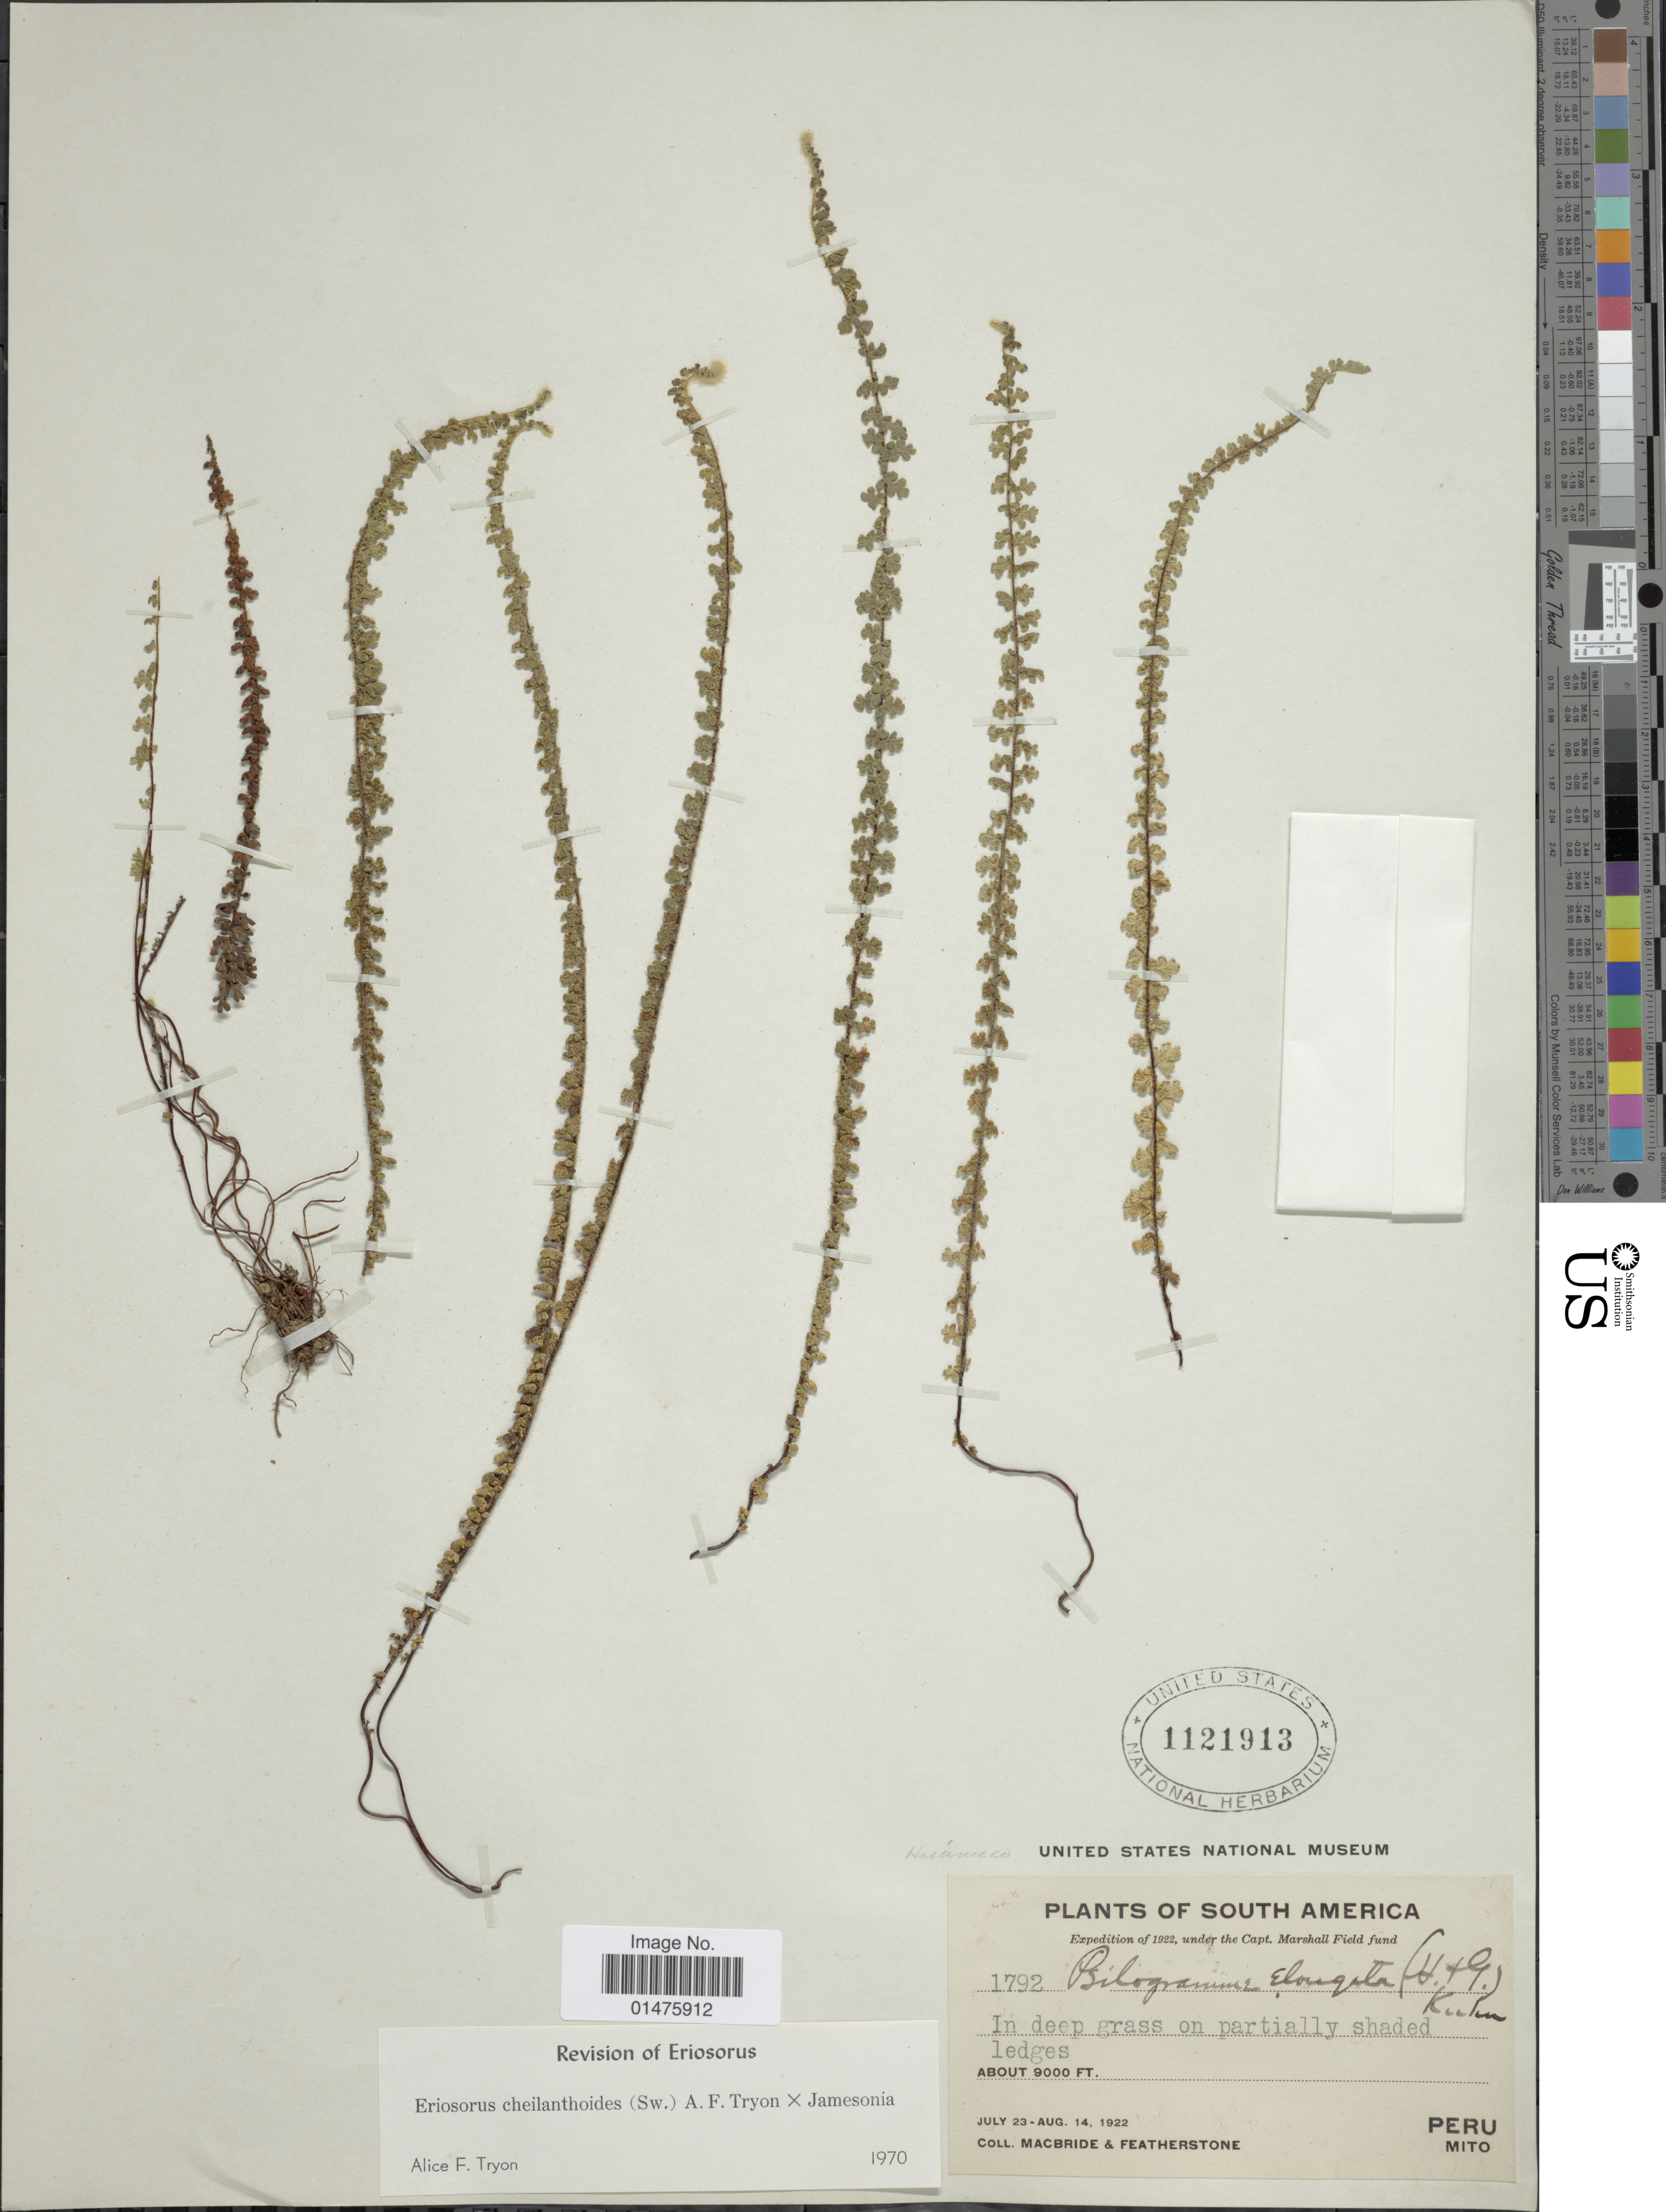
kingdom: Plantae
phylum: Tracheophyta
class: Polypodiopsida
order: Polypodiales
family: Pteridaceae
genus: Jamesonia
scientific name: Jamesonia cheilanthoides x J. jamesonia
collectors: Macbride, -- & -. Featherstone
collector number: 1792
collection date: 1922-07-23/1922-08-14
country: Peru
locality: Mito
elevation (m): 2743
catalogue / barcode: US 1121913